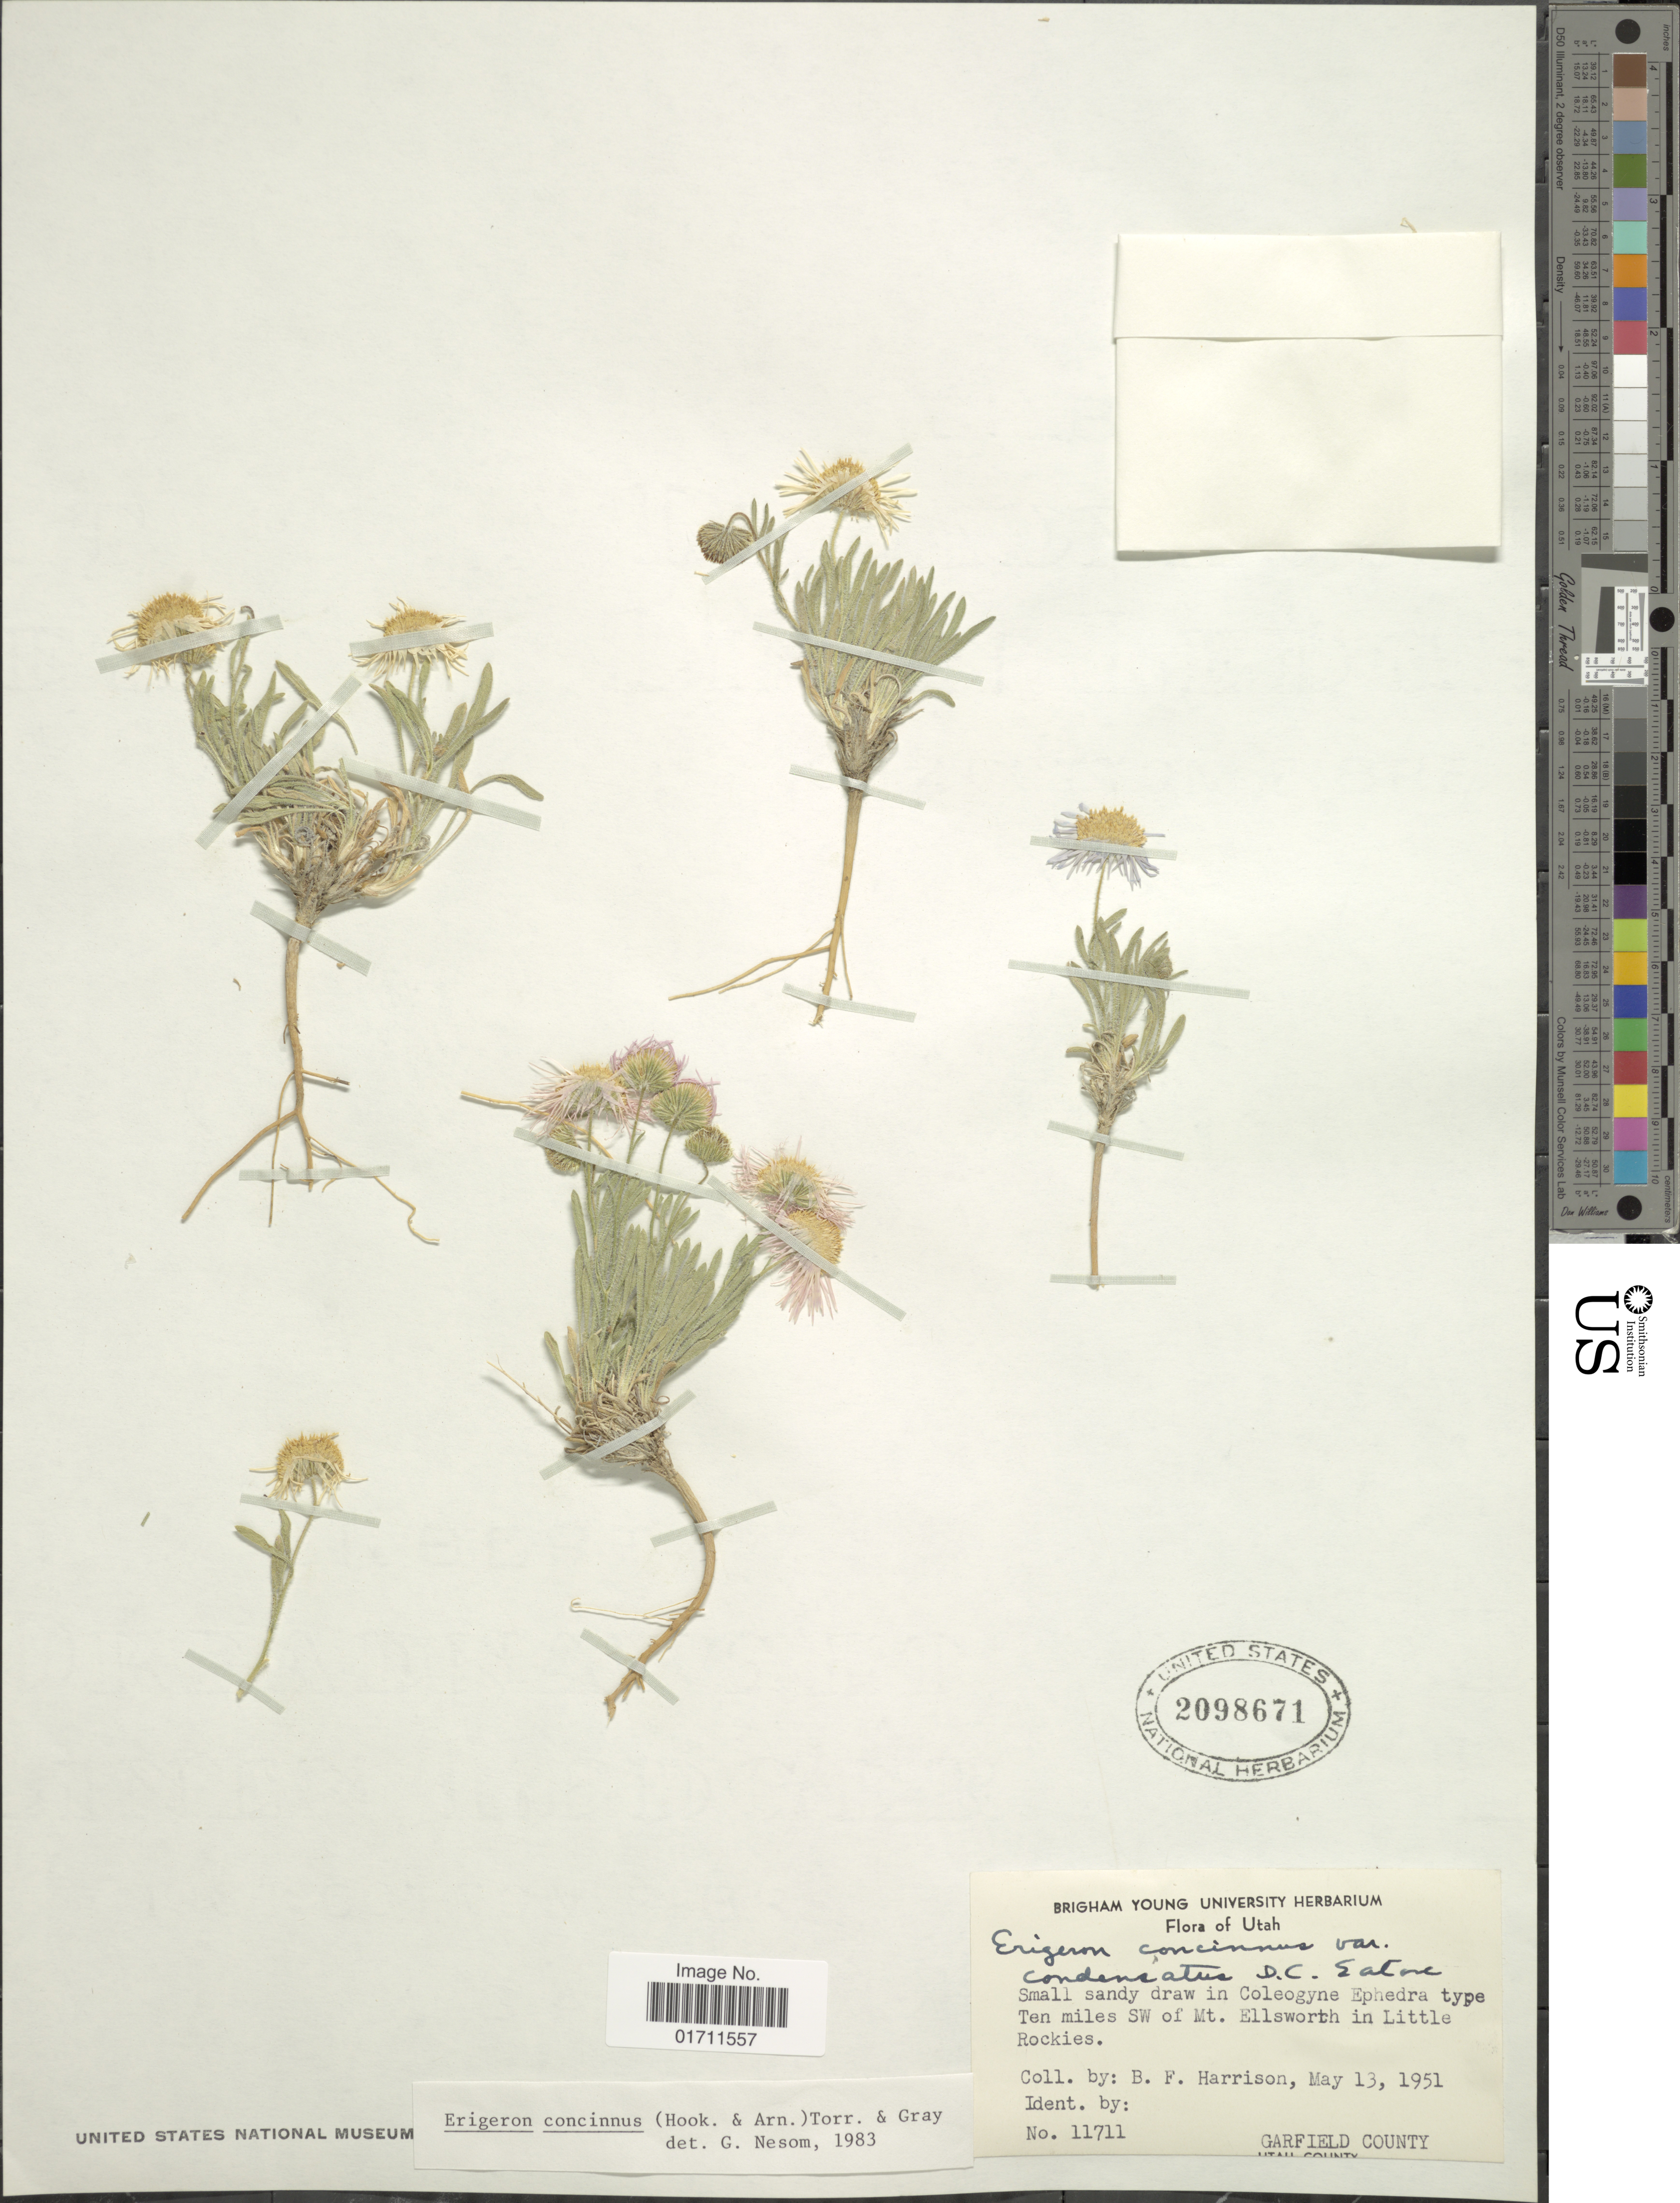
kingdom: Plantae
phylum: Tracheophyta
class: Magnoliopsida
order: Asterales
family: Asteraceae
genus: Erigeron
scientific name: Erigeron concinnus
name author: (Hook. & Arn.) Torr. & A. Gray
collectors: B. F. Harrison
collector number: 11711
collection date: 1951-05-13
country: United States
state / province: Utah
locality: Small sandy draw in Coleogynw Ephedra type Ten miles SW of MT Ellsworth in Little Rockies, Garfield County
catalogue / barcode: US 2098671